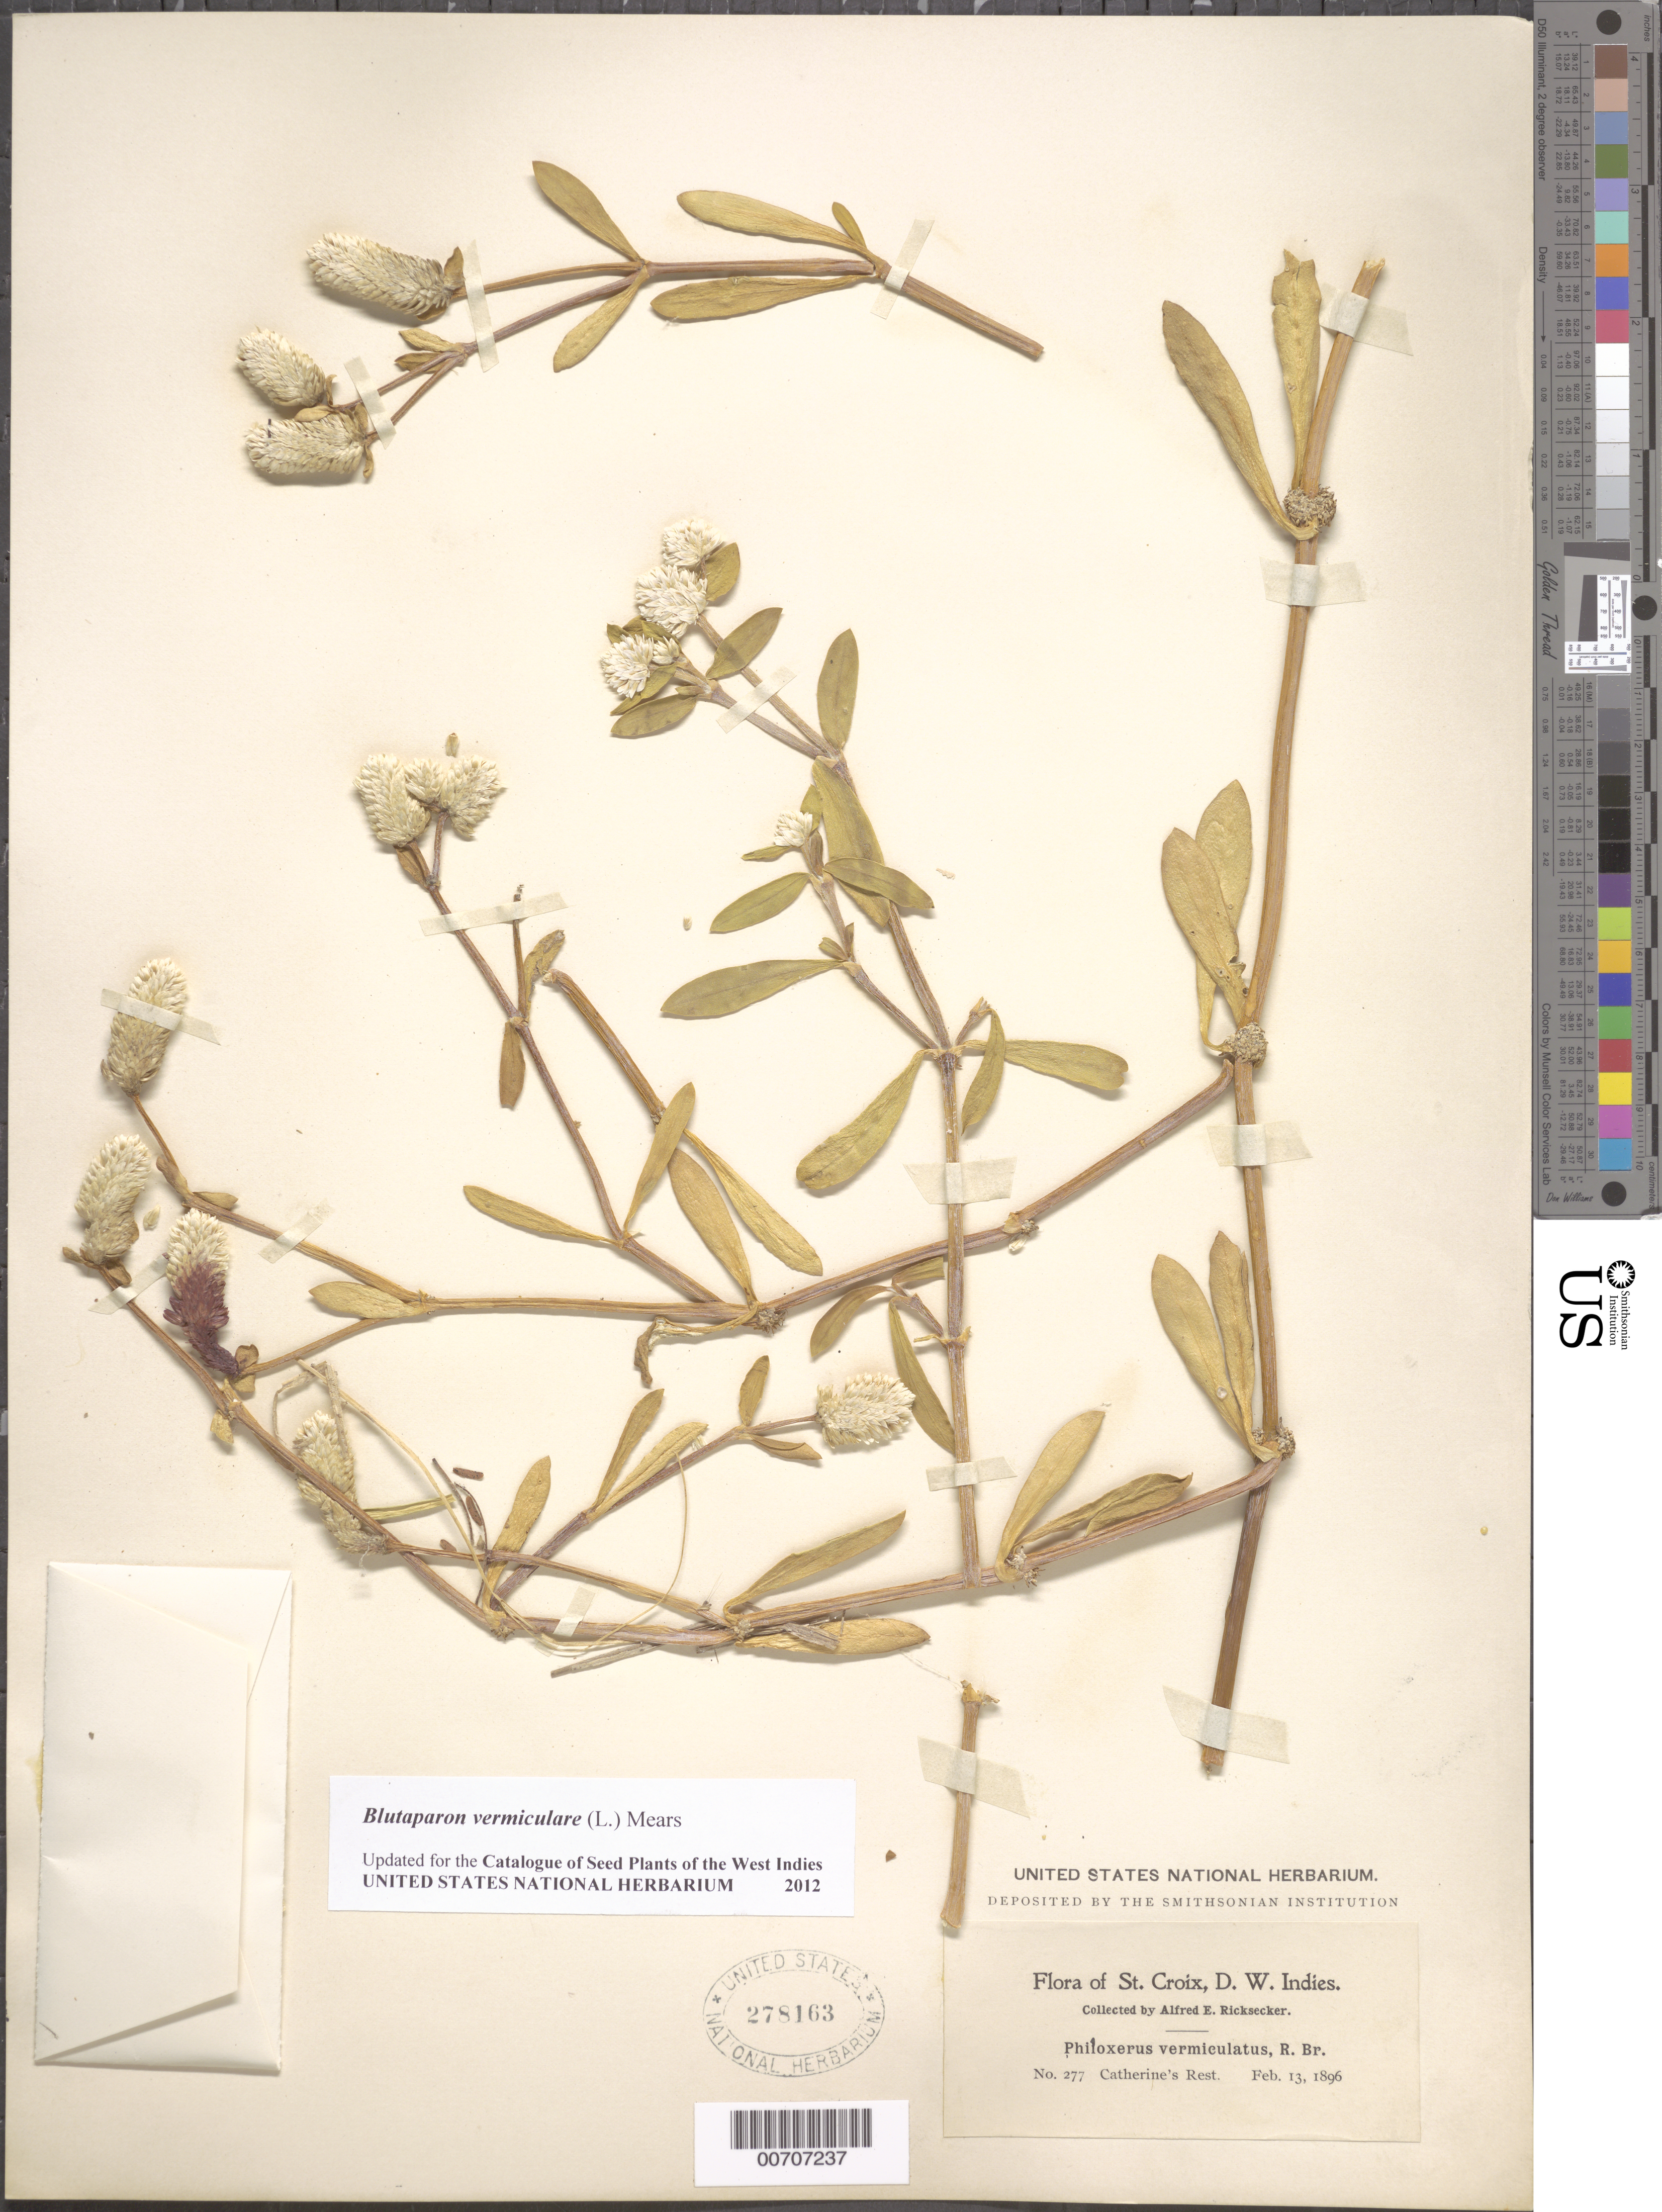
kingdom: Plantae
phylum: Tracheophyta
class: Magnoliopsida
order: Caryophyllales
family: Amaranthaceae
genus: Gomphrena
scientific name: Gomphrena vermicularis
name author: L.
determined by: Strong, Mark T., (BOT), Smithsonian Institution - National Museum of Natural History (UNITED STATES)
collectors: A. E. Ricksecker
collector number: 277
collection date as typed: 13 Feb 1896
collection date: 1896-02-13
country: U.S. Virgin Islands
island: St. Croix Island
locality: Catherine's Rest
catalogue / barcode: US 278163